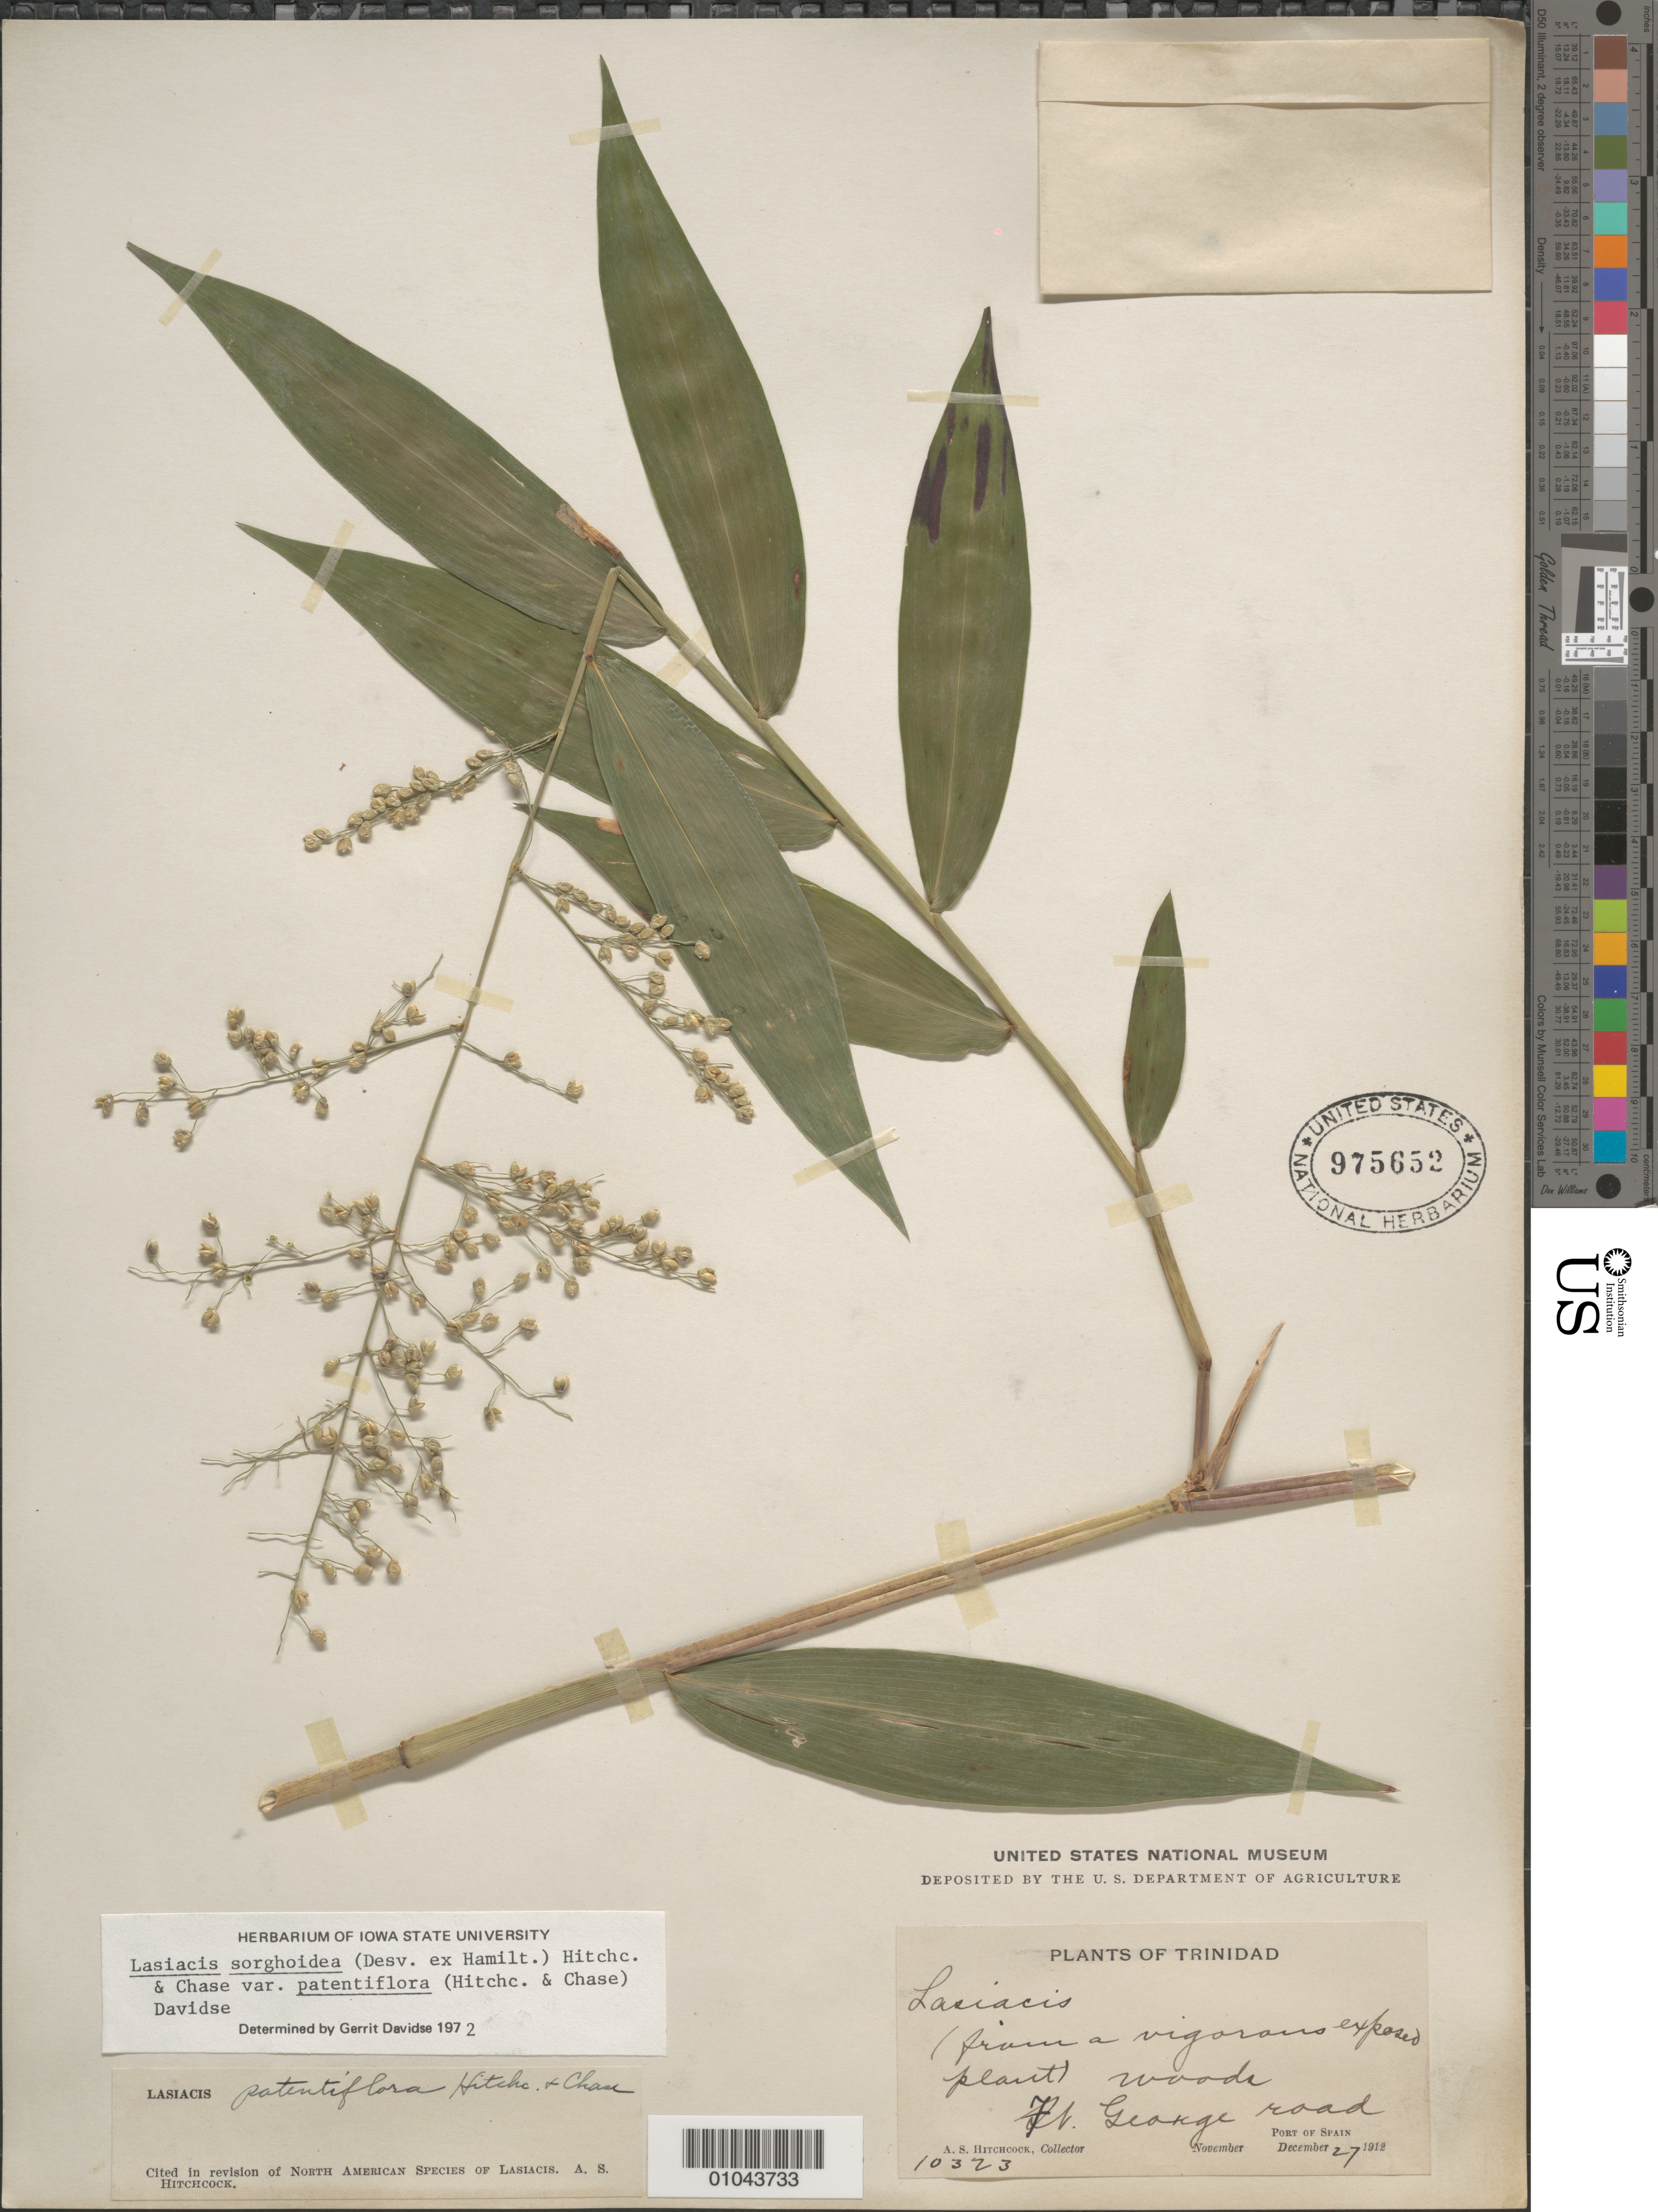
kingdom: Plantae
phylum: Tracheophyta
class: Liliopsida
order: Poales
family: Poaceae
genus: Lasiacis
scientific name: Lasiacis sorghoidea var. patentiflora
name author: (Hitchc. & Chase) Davidse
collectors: A. S. Hitchcock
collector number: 10323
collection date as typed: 27 Dec 1912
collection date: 1912-12-27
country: Trinidad and Tobago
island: Trinidad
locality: St. George road, Port of Spain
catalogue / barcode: US 975652